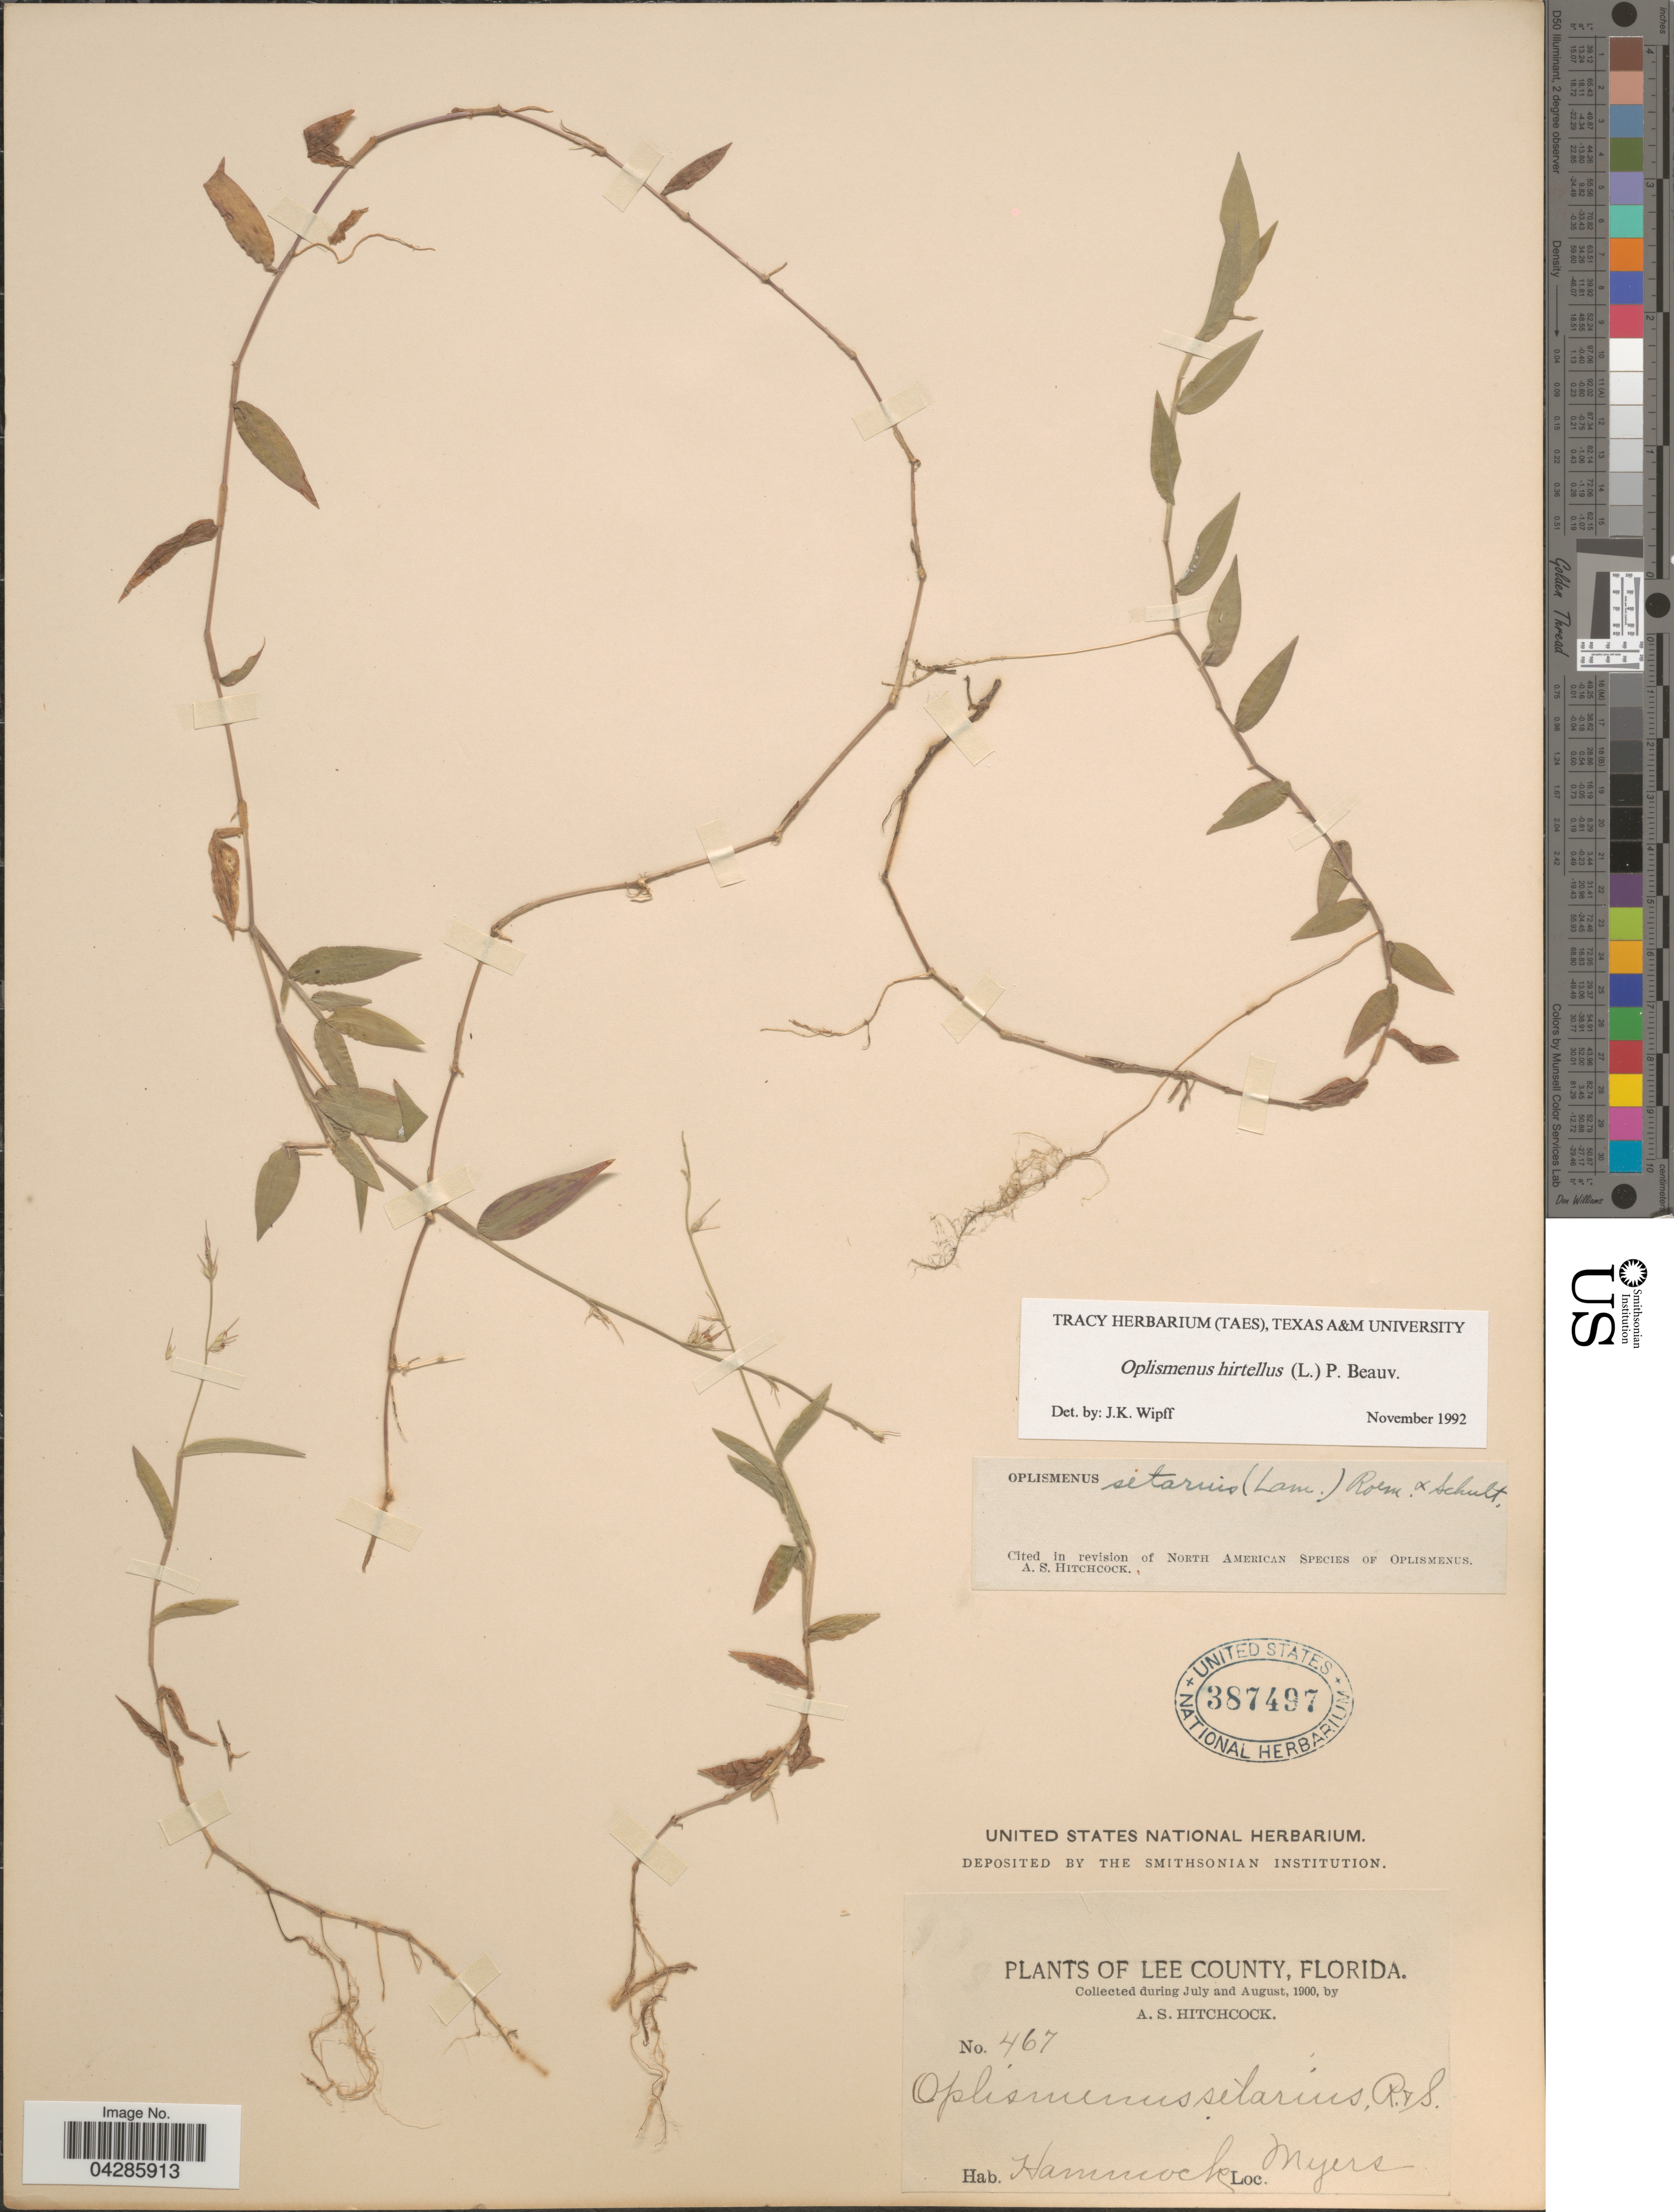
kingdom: Plantae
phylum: Tracheophyta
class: Liliopsida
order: Poales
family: Poaceae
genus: Oplismenus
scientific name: Oplismenus hirtellus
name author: (L.) P. Beauv.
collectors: A. S. Hitchcock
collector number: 467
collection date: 1900-07/1900-08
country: United States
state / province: Florida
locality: Lee County. Hammock Myers.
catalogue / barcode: US 387497